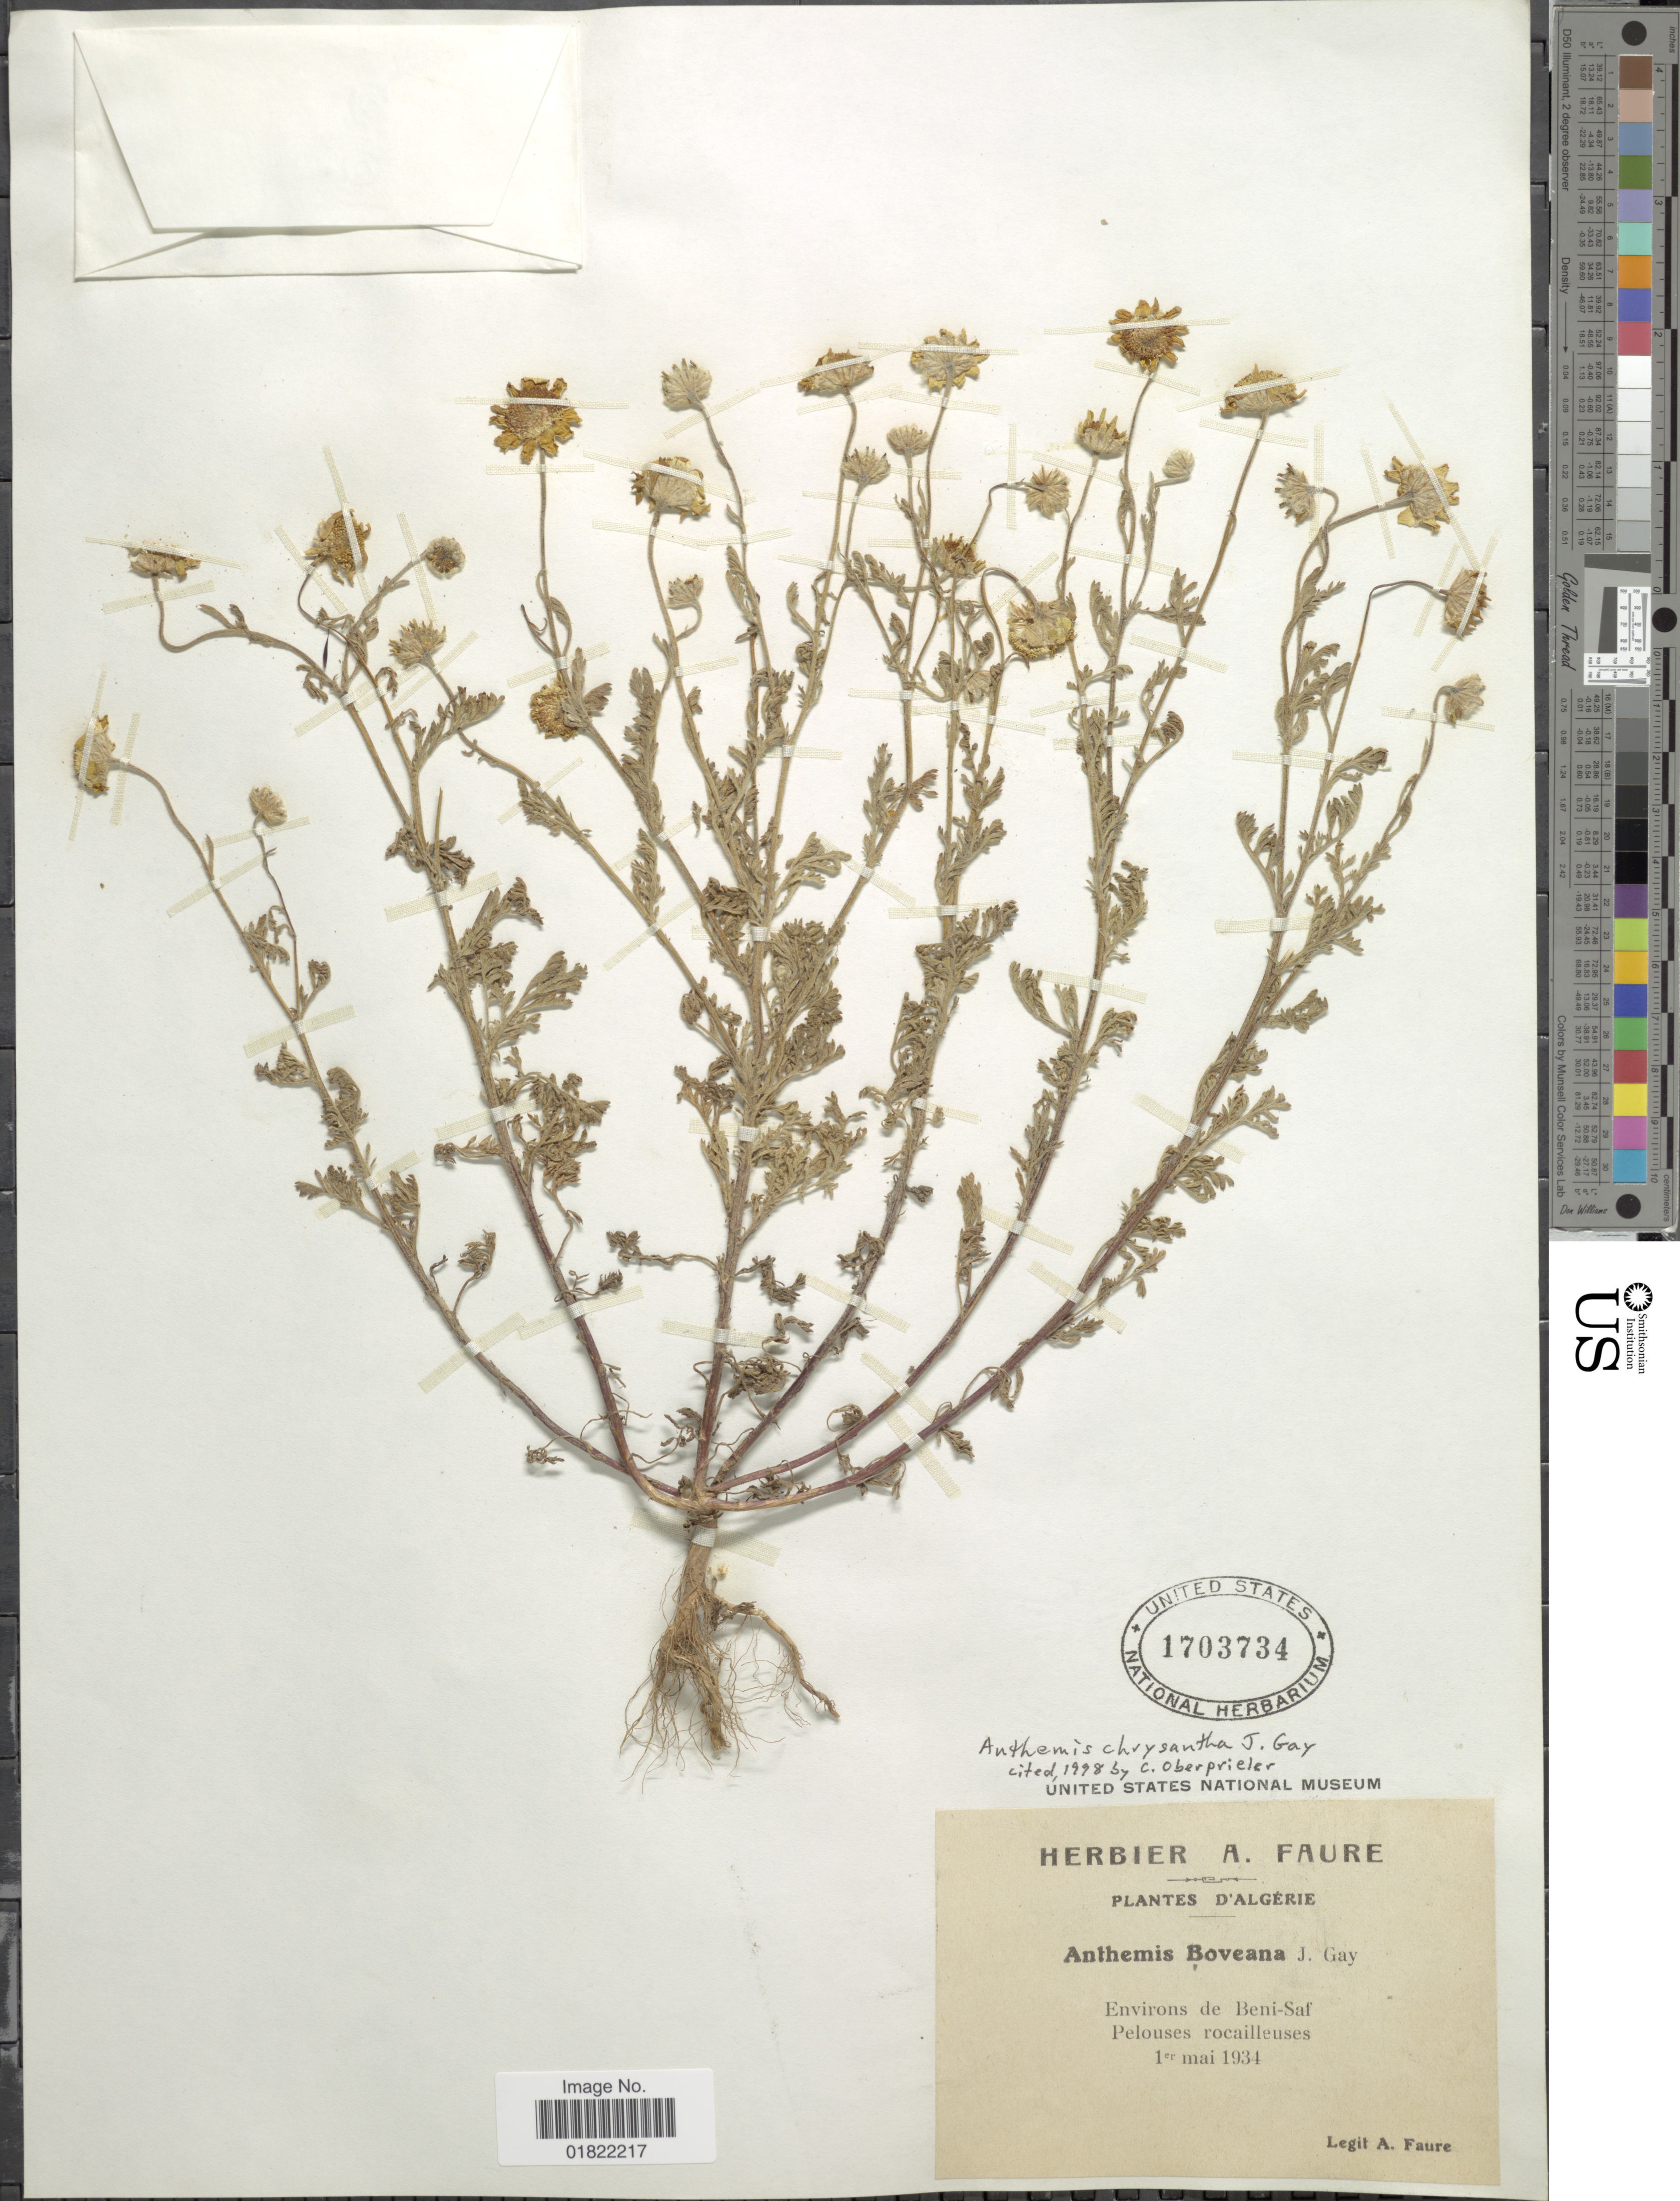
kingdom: Plantae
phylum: Tracheophyta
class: Magnoliopsida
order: Asterales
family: Asteraceae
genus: Anthemis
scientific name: Anthemis chrysantha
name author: J. Gay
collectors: A. Faure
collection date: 1934-05-01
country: Algeria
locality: D'Algerie, Environs de Beni-Saf, Pelouses rocailleuses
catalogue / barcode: US 1703734